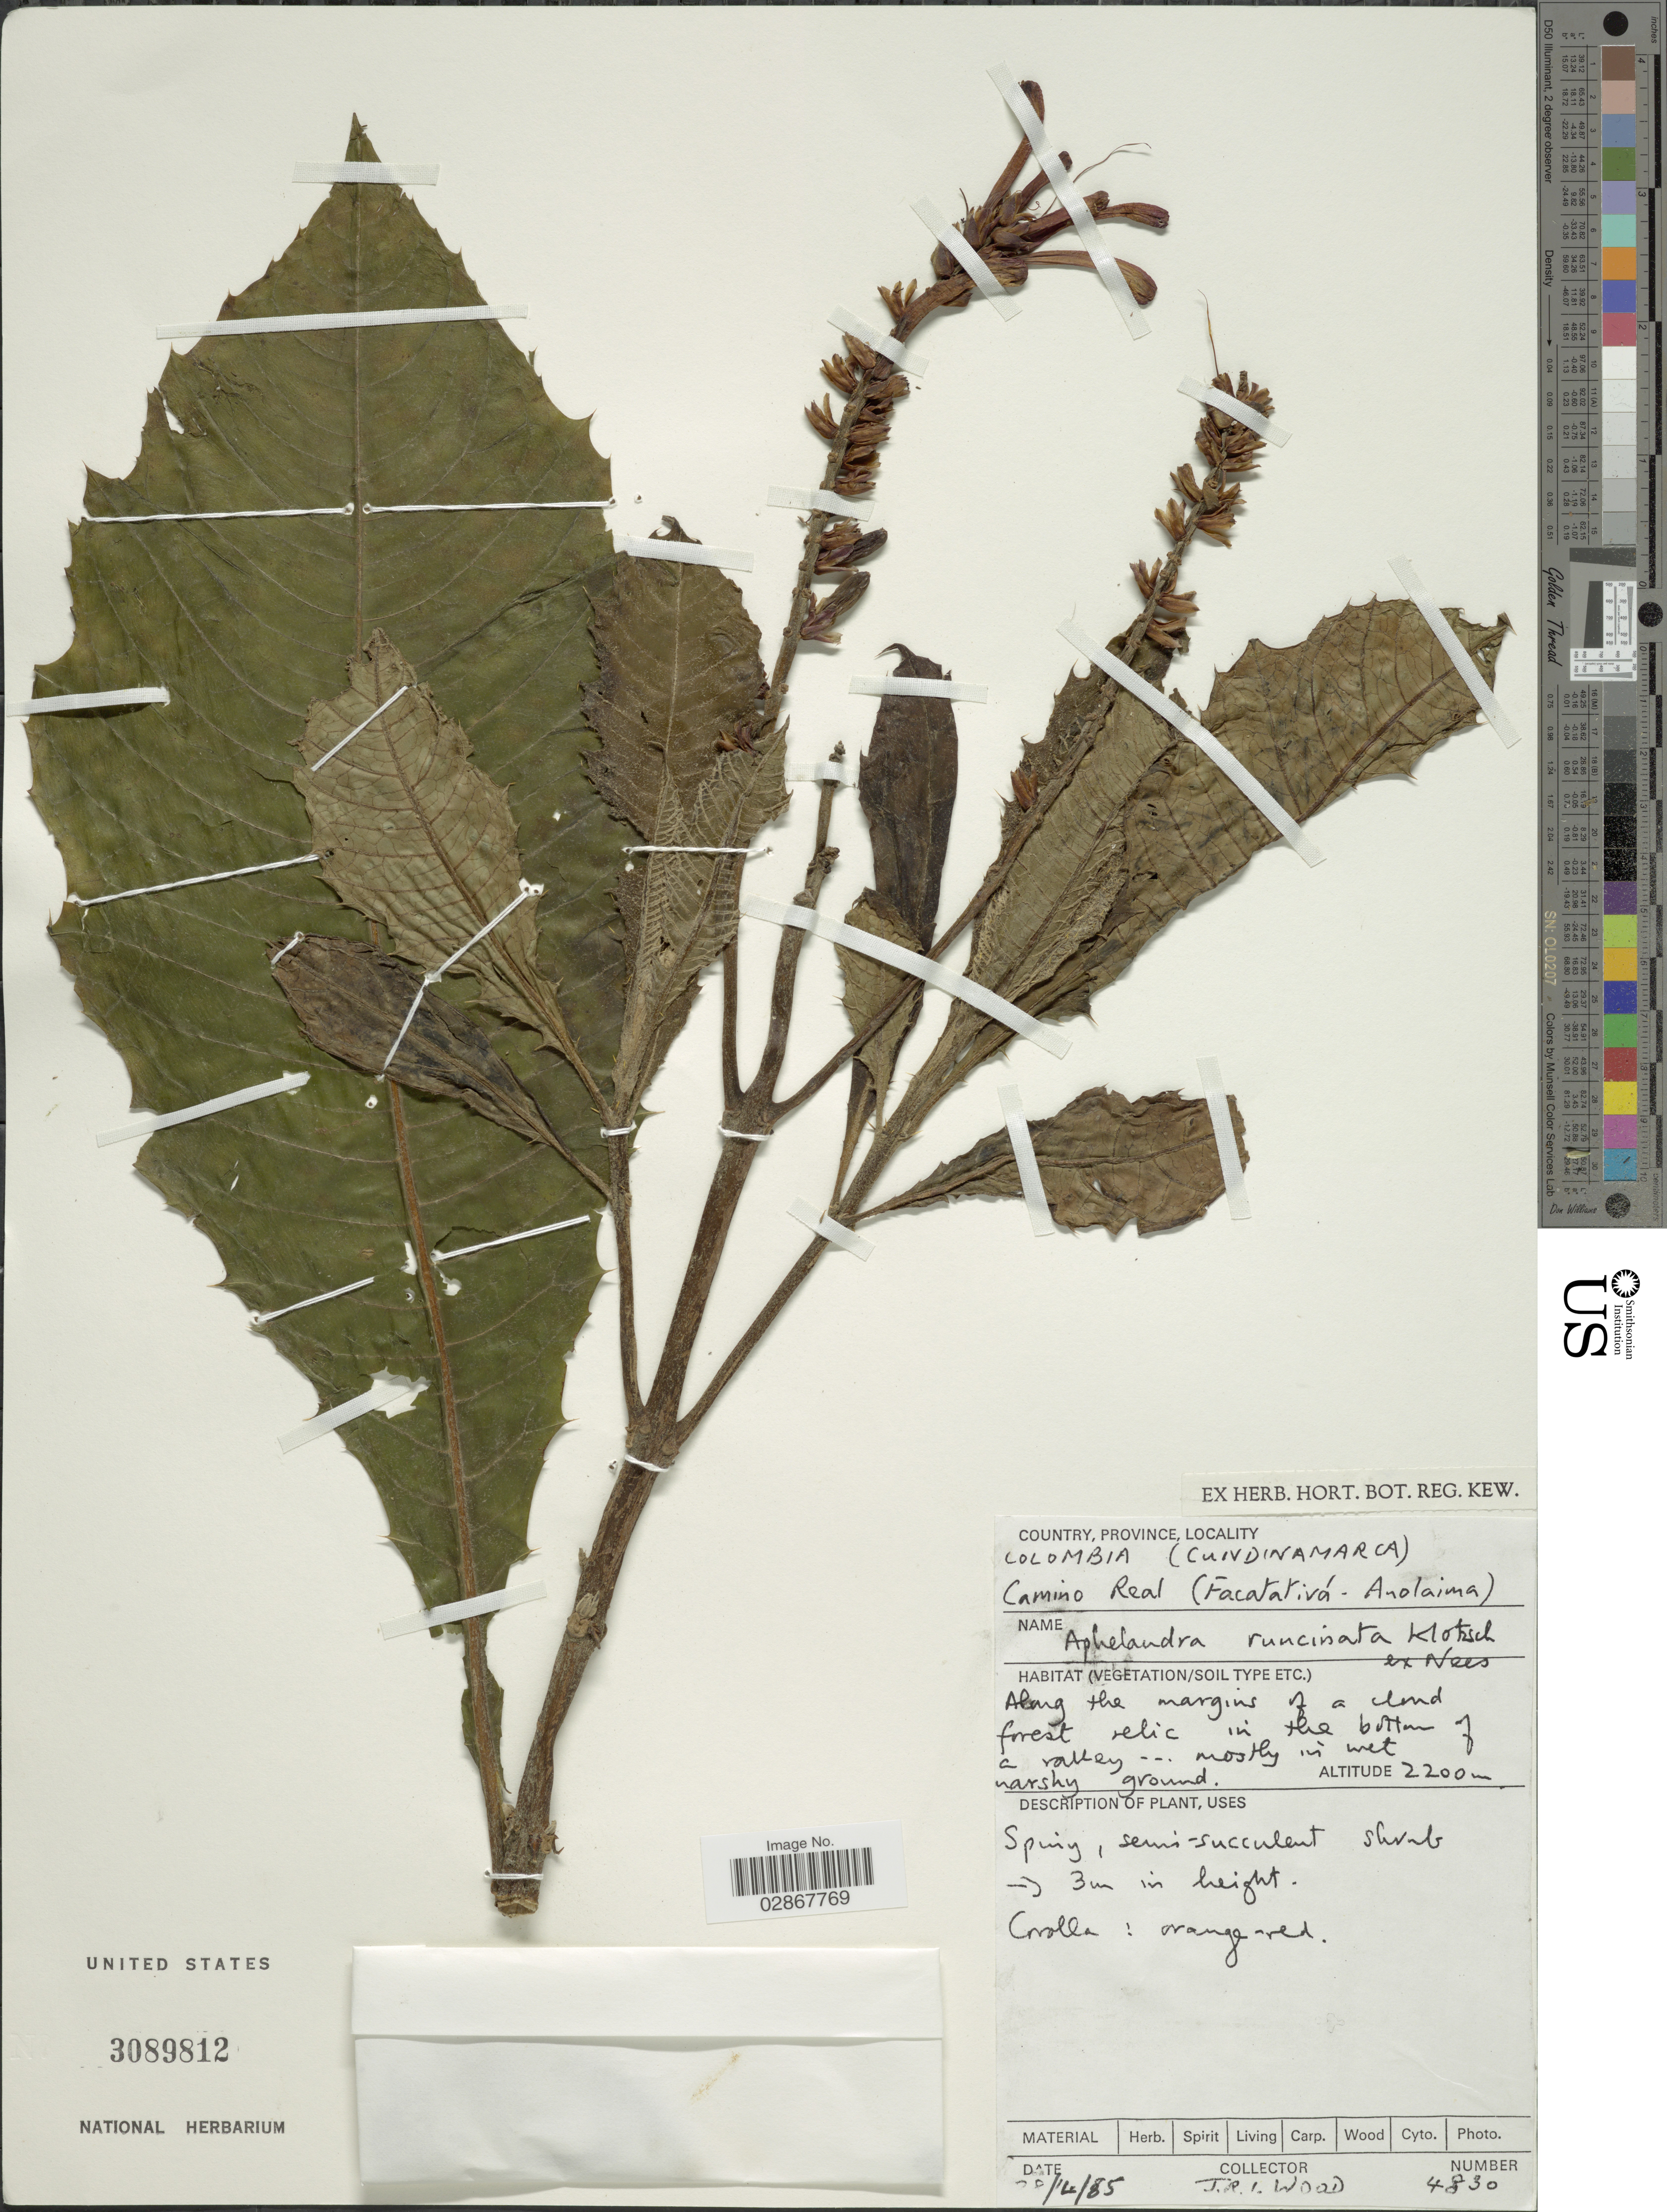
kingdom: Plantae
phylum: Tracheophyta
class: Magnoliopsida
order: Lamiales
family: Acanthaceae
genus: Aphelandra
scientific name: Aphelandra runcinata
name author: Klotzsch ex Nees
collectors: J. R. I. Wood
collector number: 4830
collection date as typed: Transcribed d/m/y: 28/11/85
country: Colombia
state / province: Cundinamarca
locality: Camino Real (Facatativá-Anolaima).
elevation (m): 2200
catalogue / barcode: US 3089812